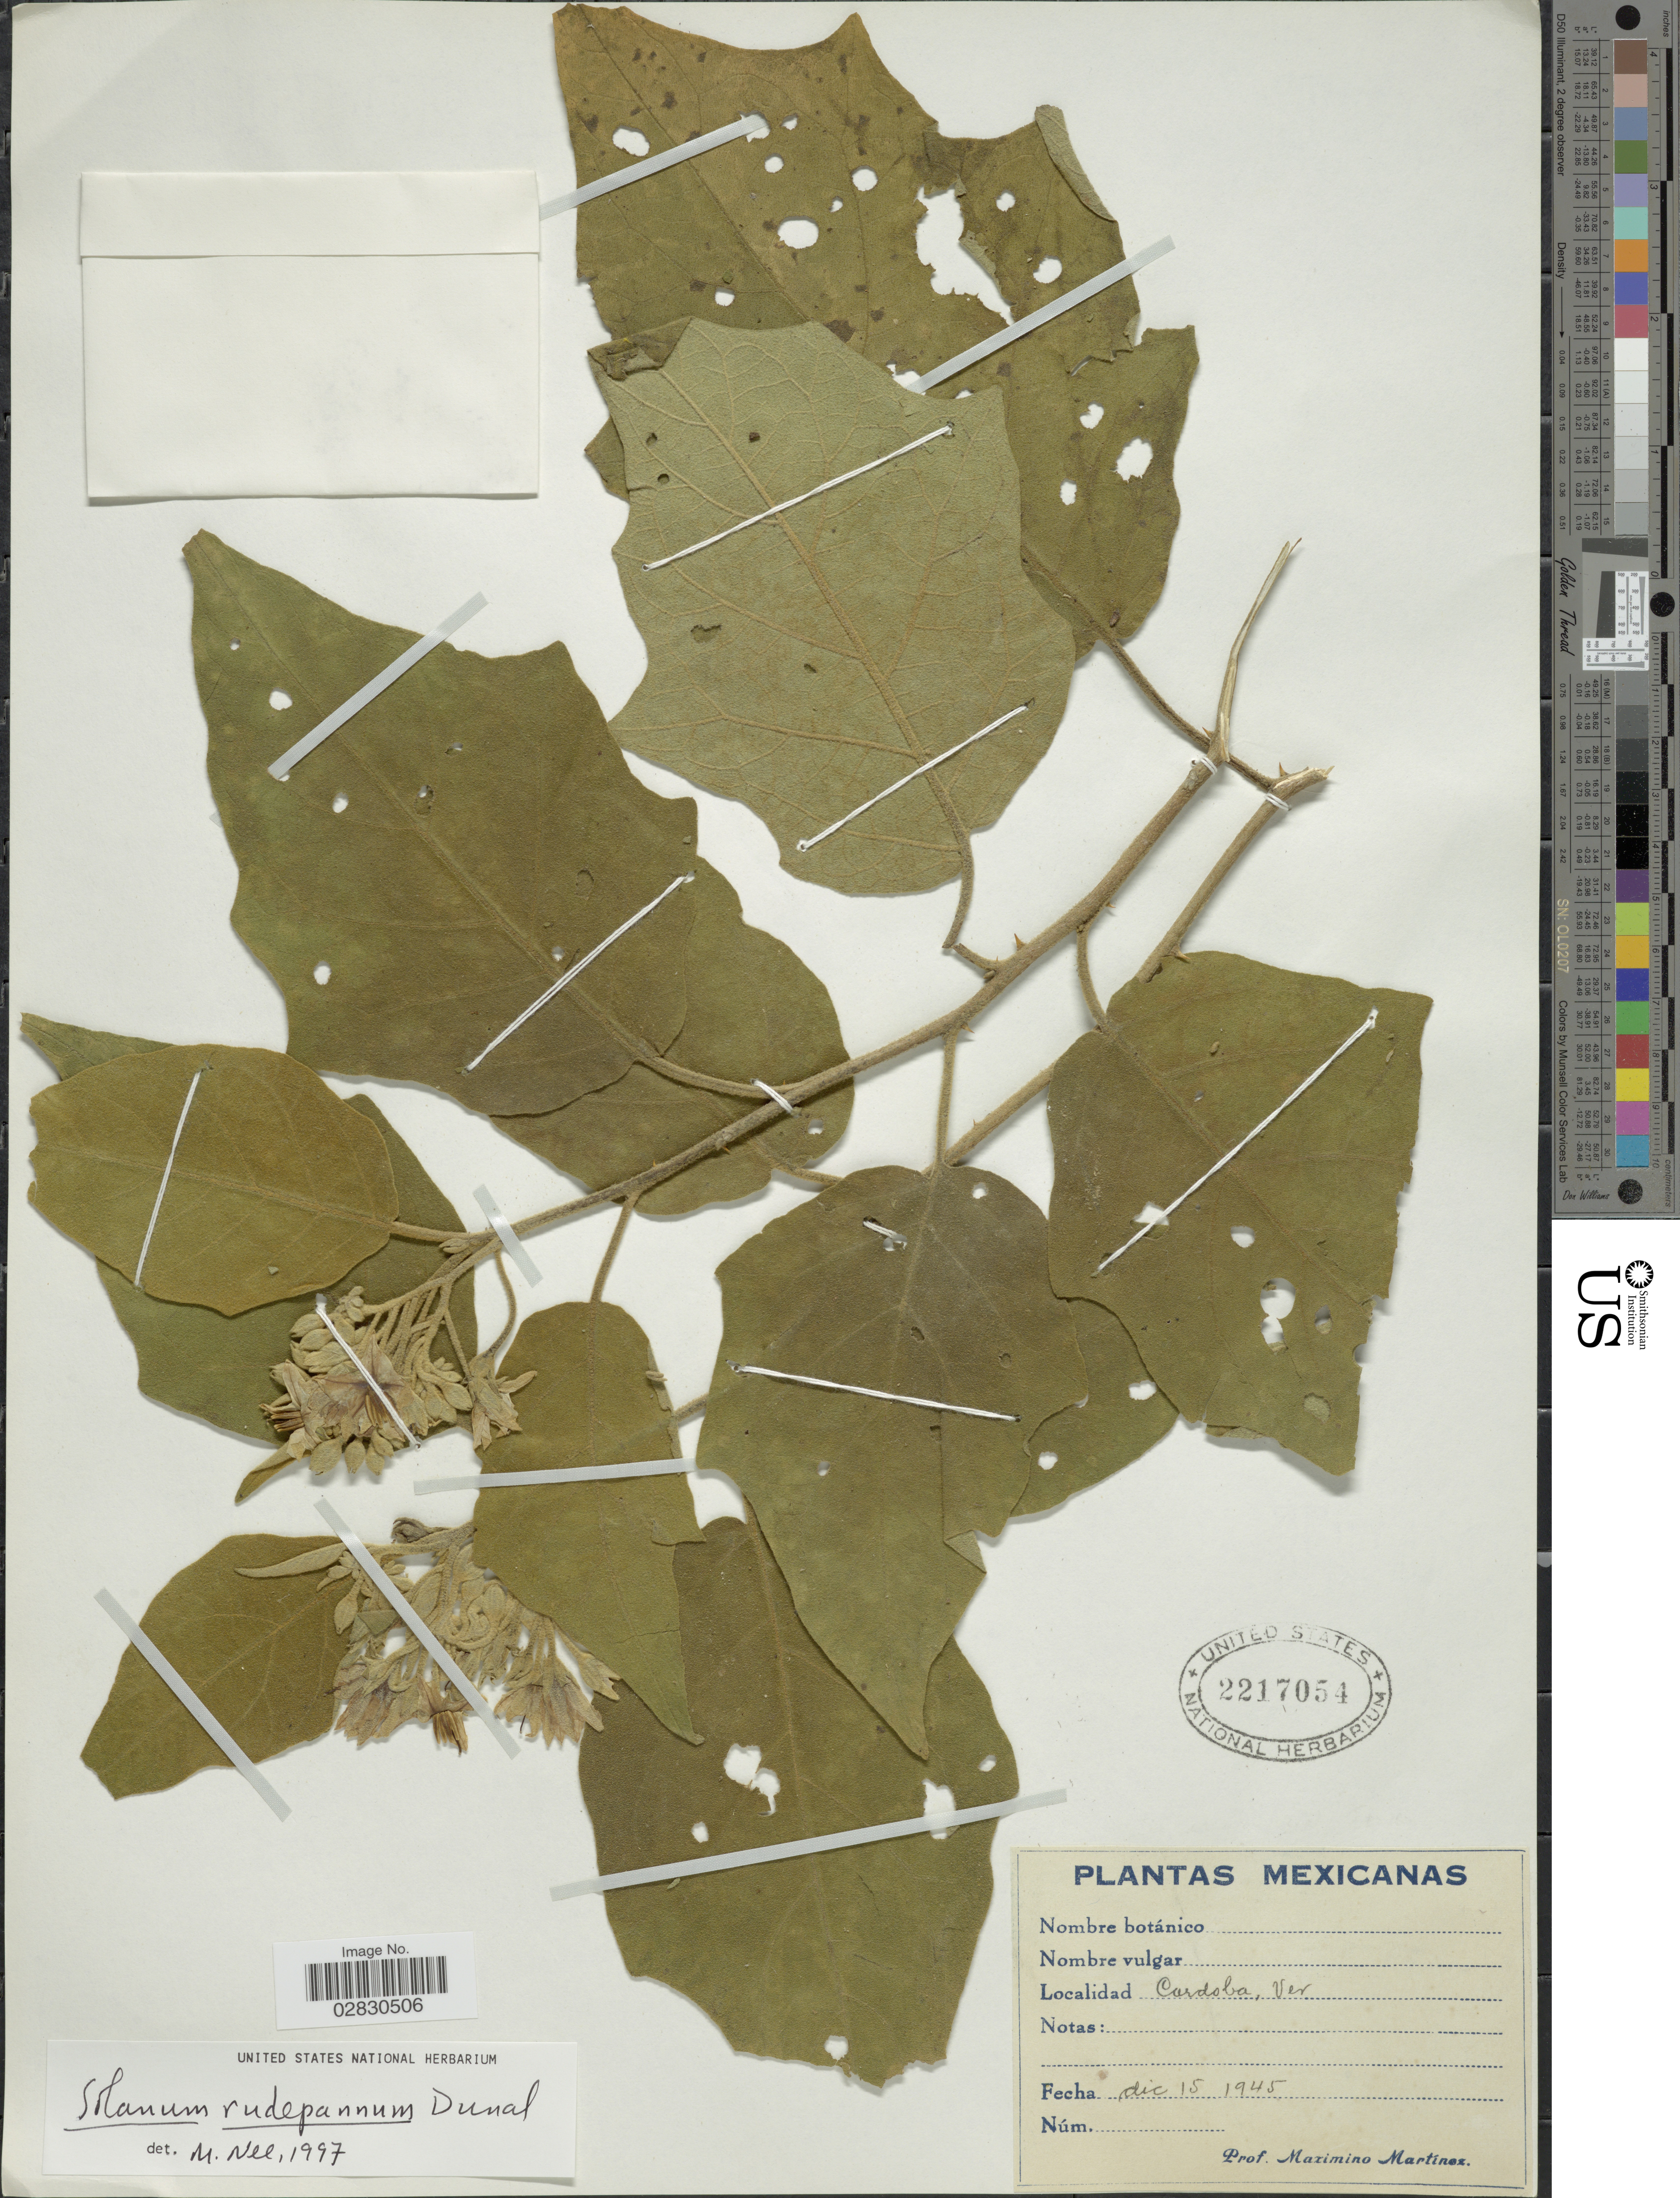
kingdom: Plantae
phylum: Tracheophyta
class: Magnoliopsida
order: Solanales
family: Solanaceae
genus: Solanum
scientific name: Solanum rudepannum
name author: Dunal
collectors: M. Martinez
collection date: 1945-12-15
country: Mexico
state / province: Veracruz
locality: Cordoba, Ver.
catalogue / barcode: US 2217054